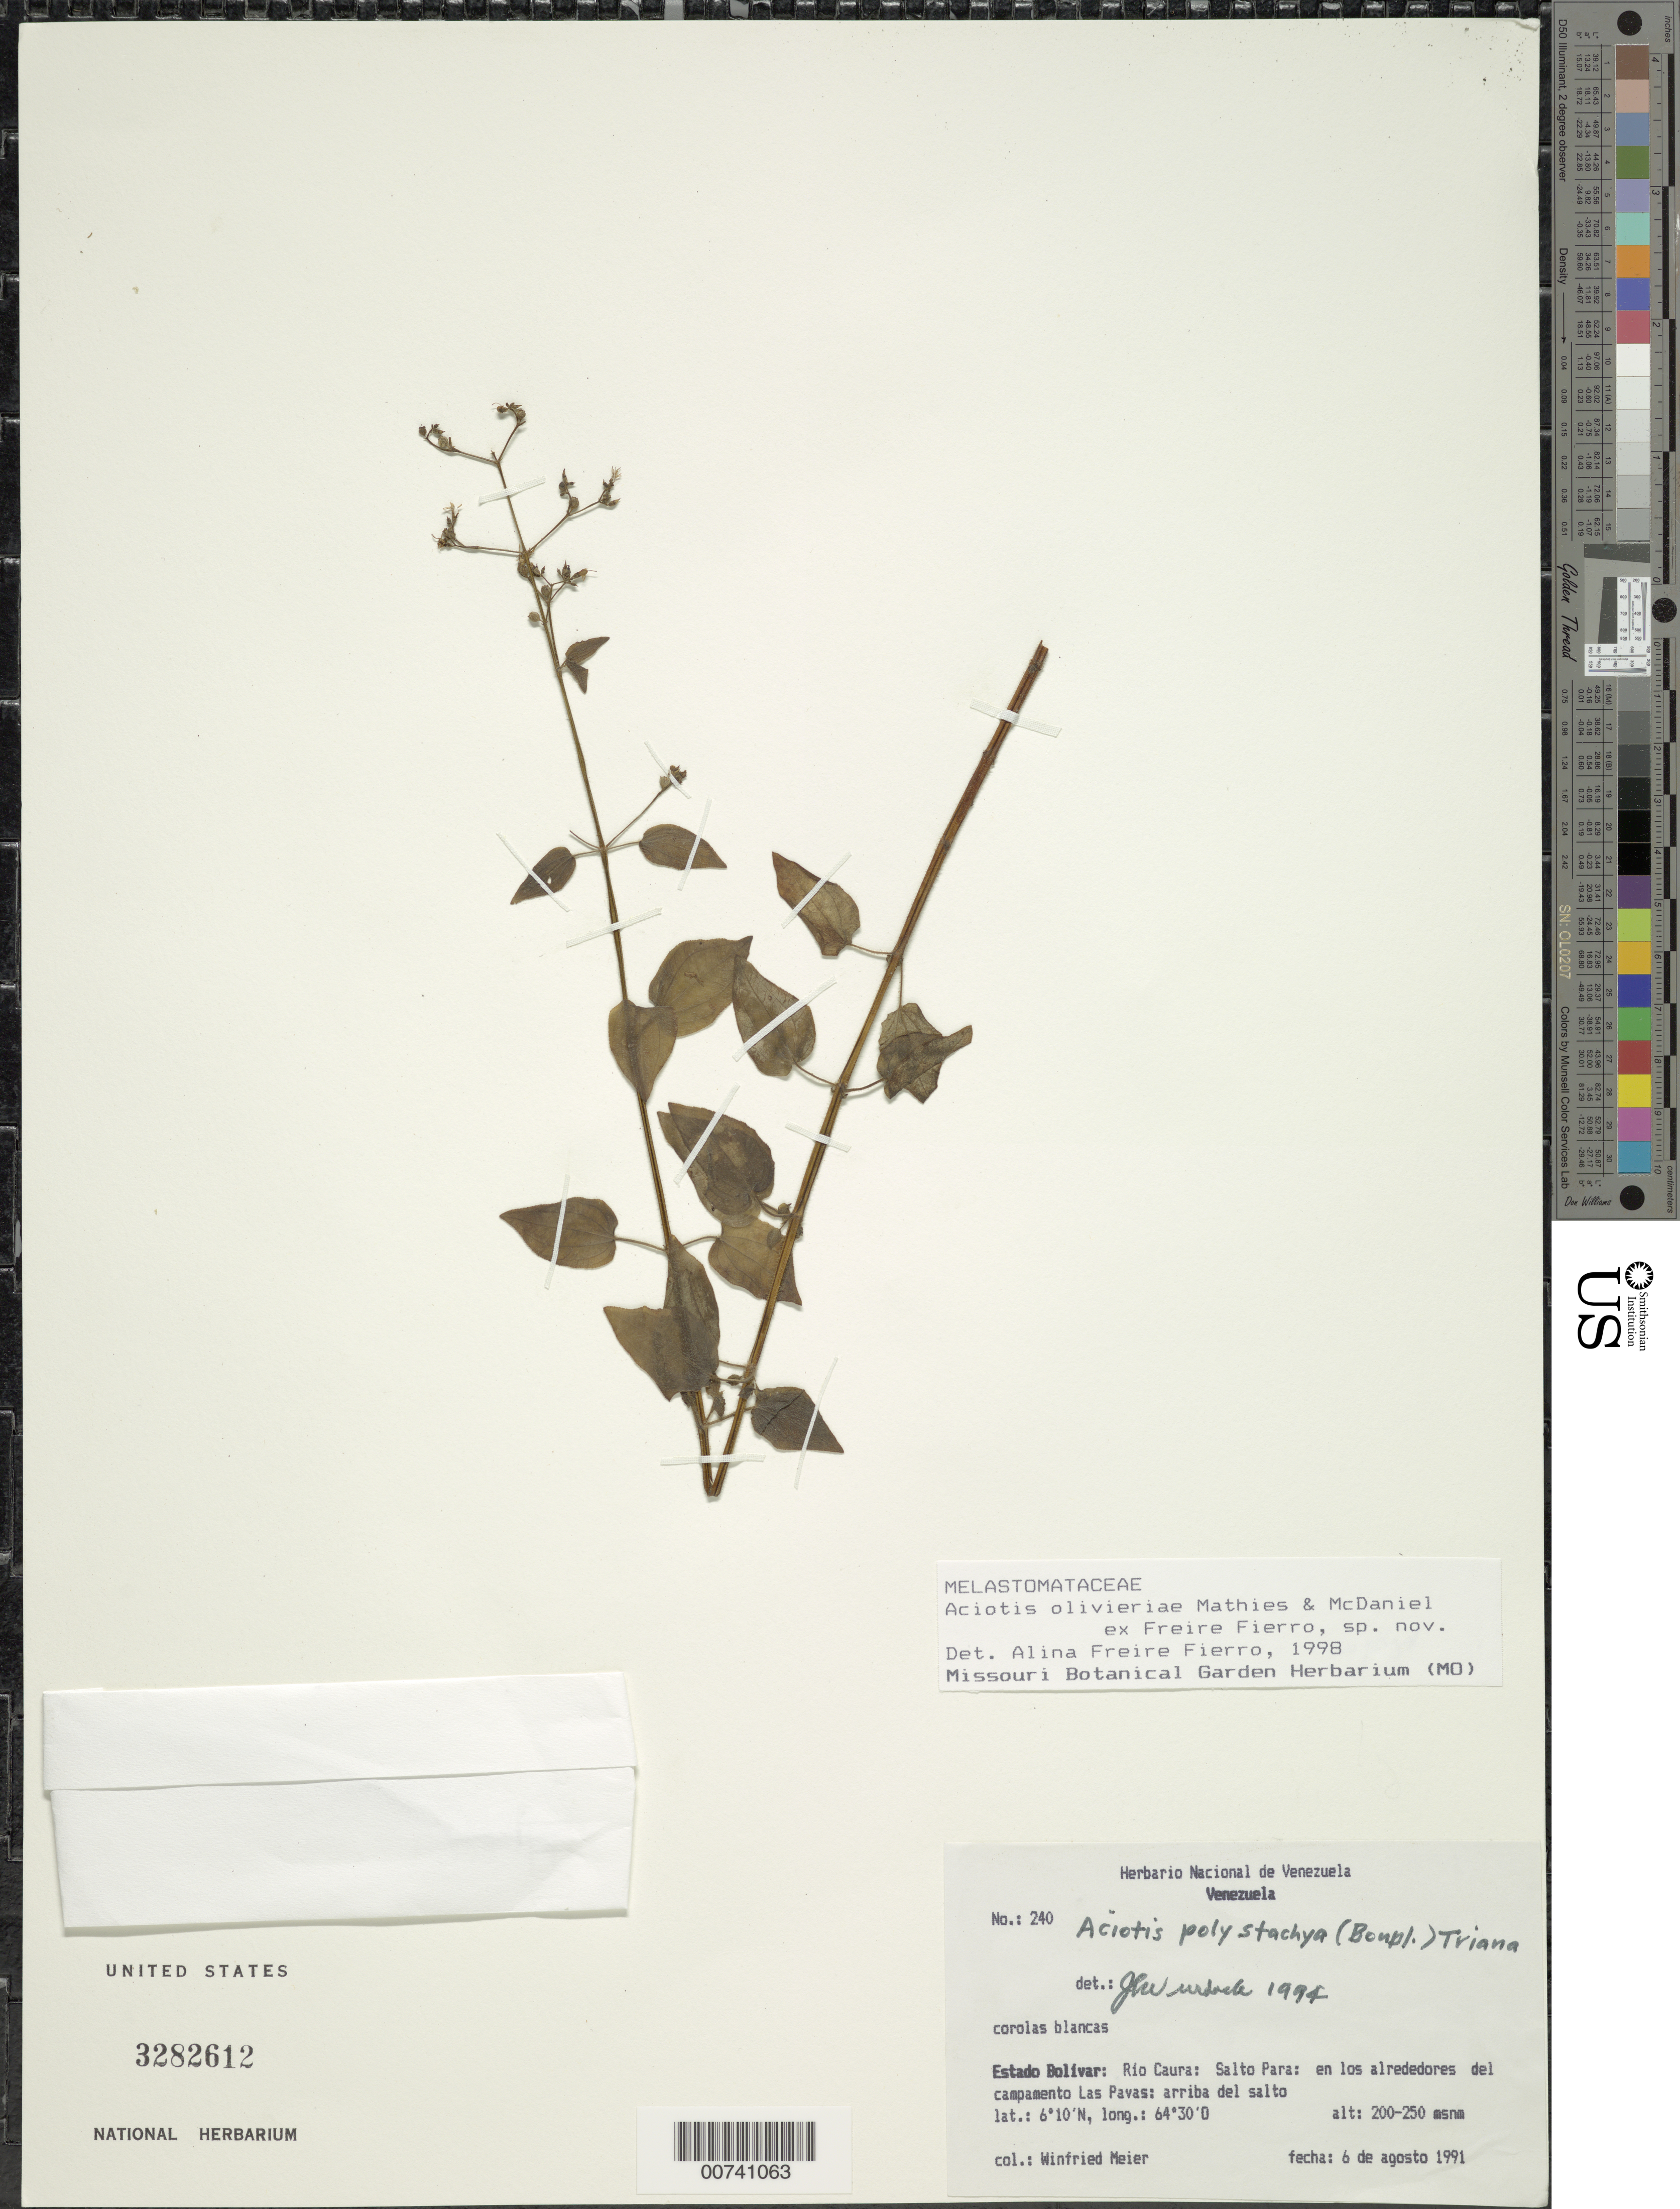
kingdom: Plantae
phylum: Tracheophyta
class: Magnoliopsida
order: Myrtales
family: Melastomataceae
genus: Aciotis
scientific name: Aciotis olivieriana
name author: Freire-Fierro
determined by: Freire-Fierro, A.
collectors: W. Meier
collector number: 240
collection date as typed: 6-Aug-91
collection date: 1991-08-06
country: Venezuela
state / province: Bolívar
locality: Río Caura, Salto Para, campamento Las Pavas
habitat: Alrededores del campamento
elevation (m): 200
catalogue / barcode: US 3282612